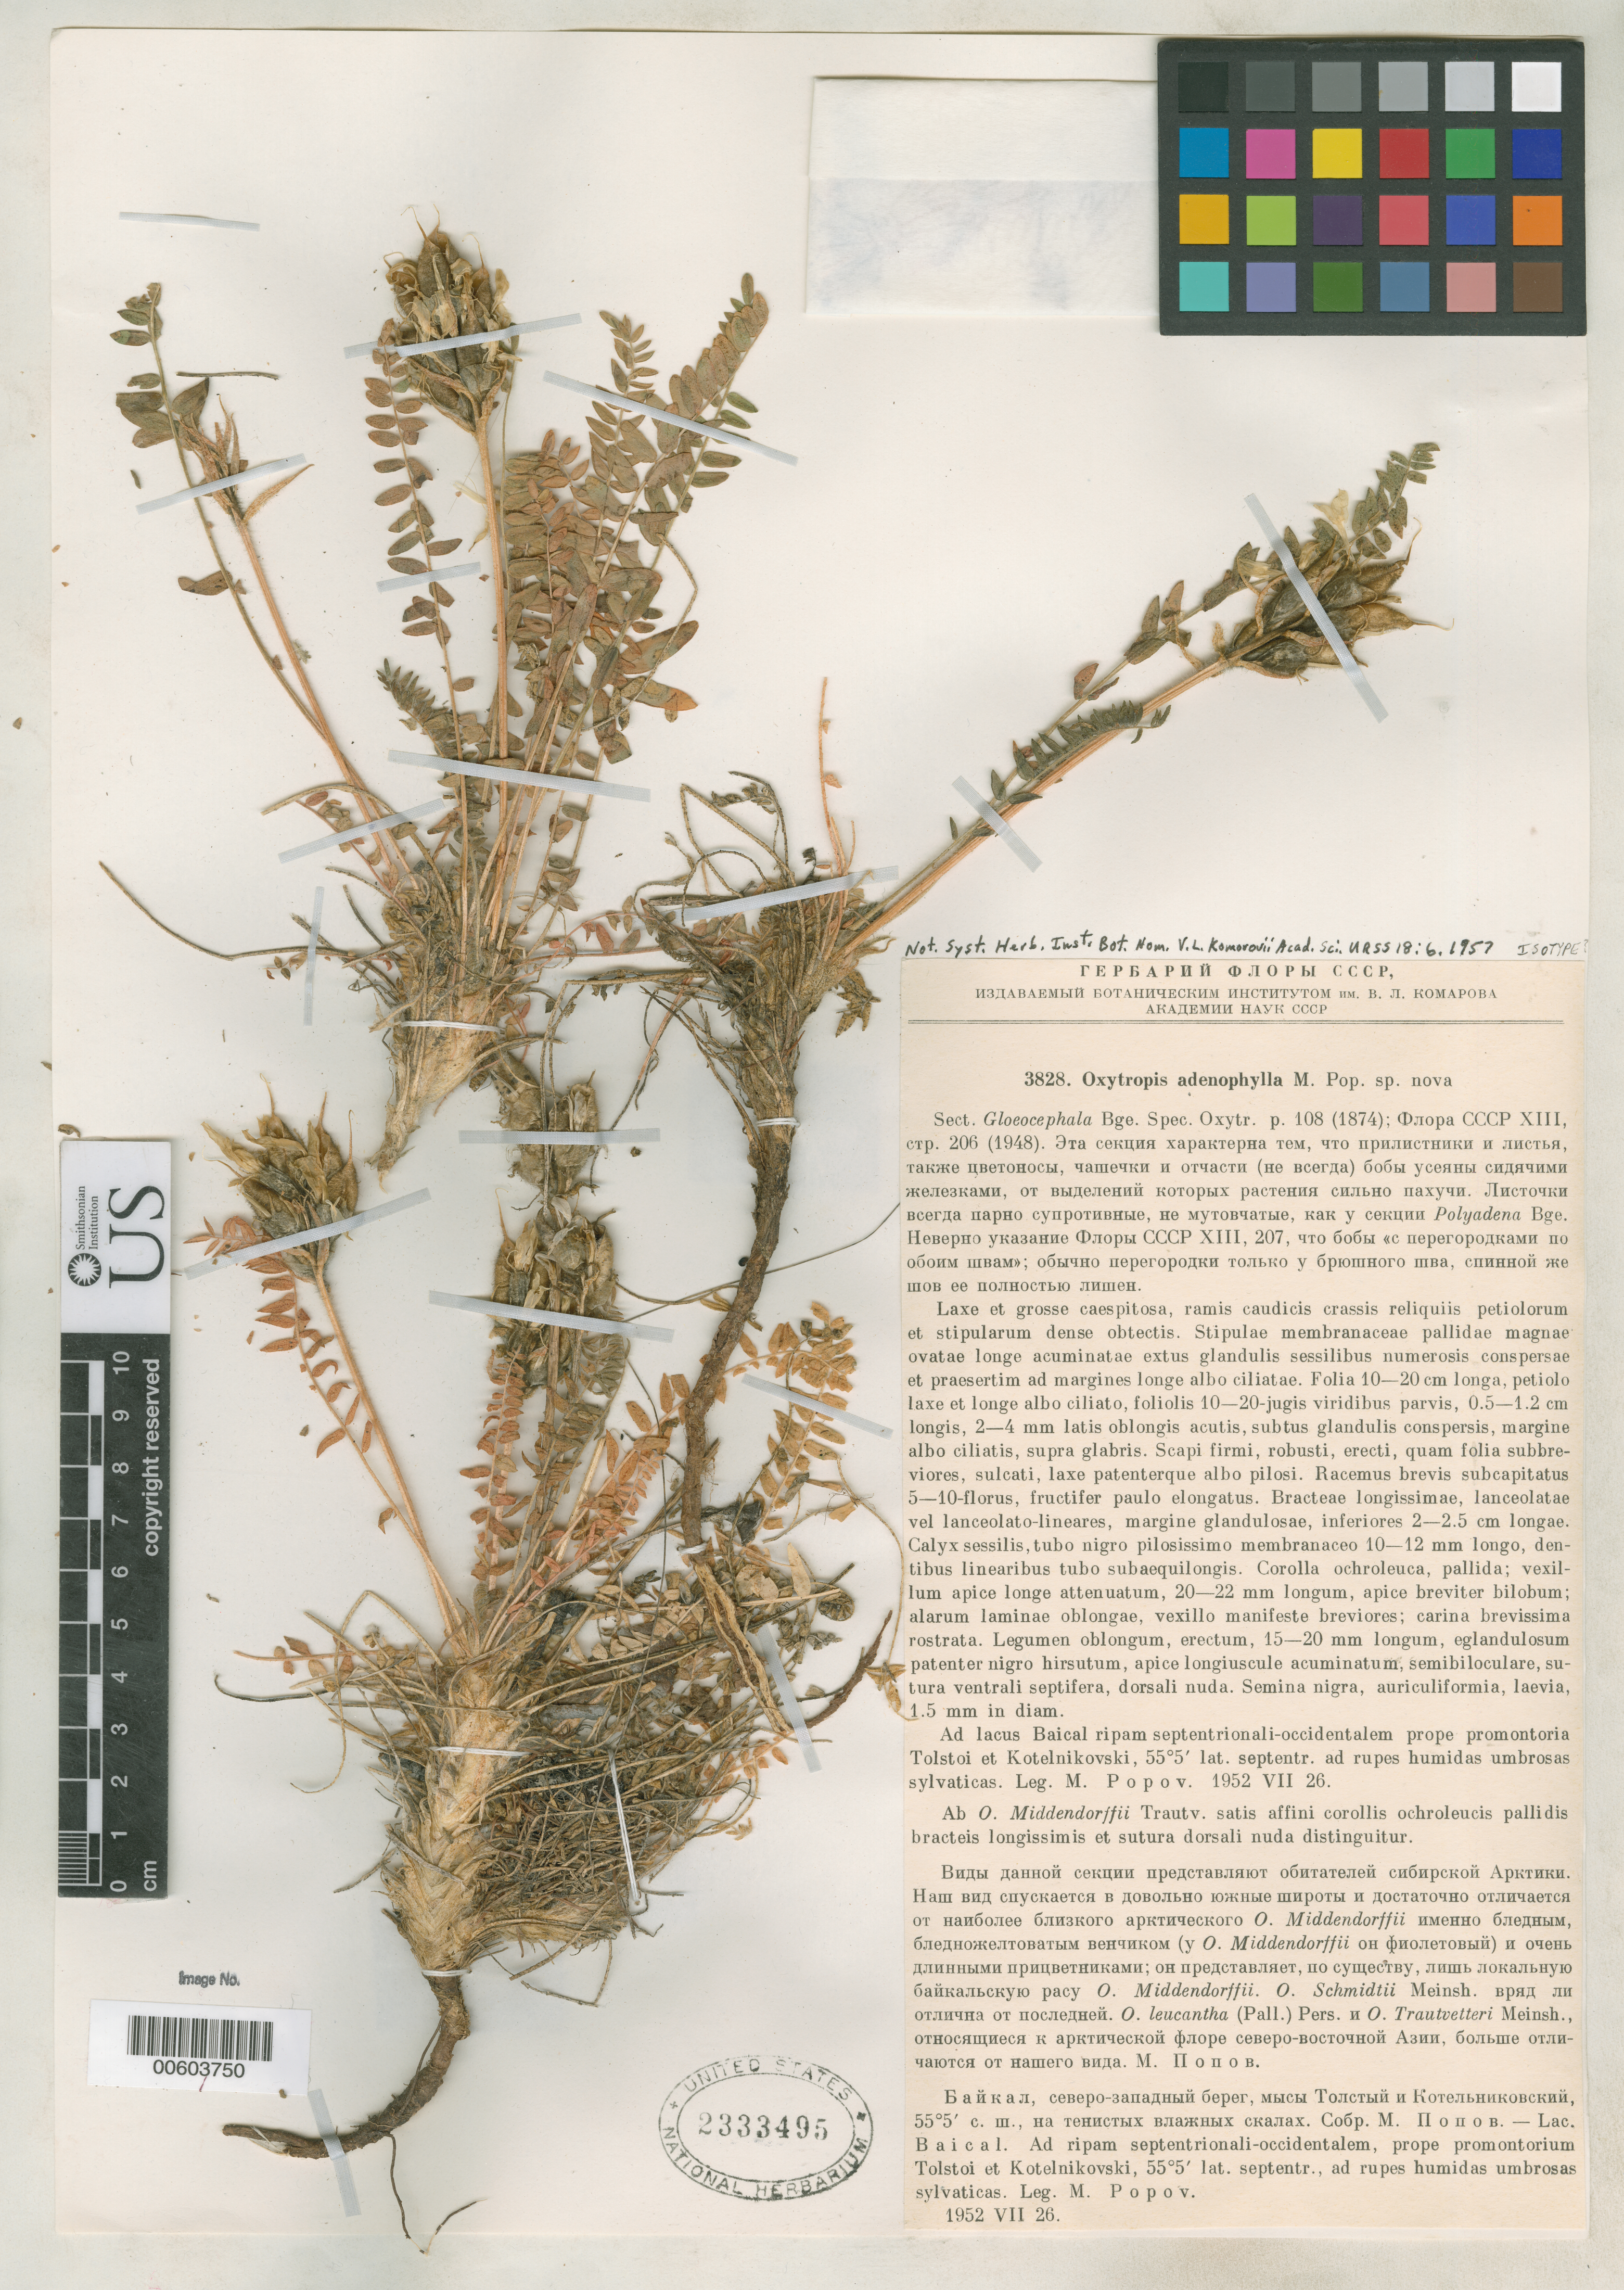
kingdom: Plantae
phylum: Tracheophyta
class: Magnoliopsida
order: Fabales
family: Fabaceae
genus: Oxytropis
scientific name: Oxytropis adenophylla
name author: Popov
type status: Possible Isotype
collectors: M. Popov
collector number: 3828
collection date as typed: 26 Jul 1952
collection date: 1952-07-26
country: Russian Federation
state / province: Volgograd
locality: Lake Baikal, NW coast- CapeTolsty and Kotelnikovsky.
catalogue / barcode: US 2333495